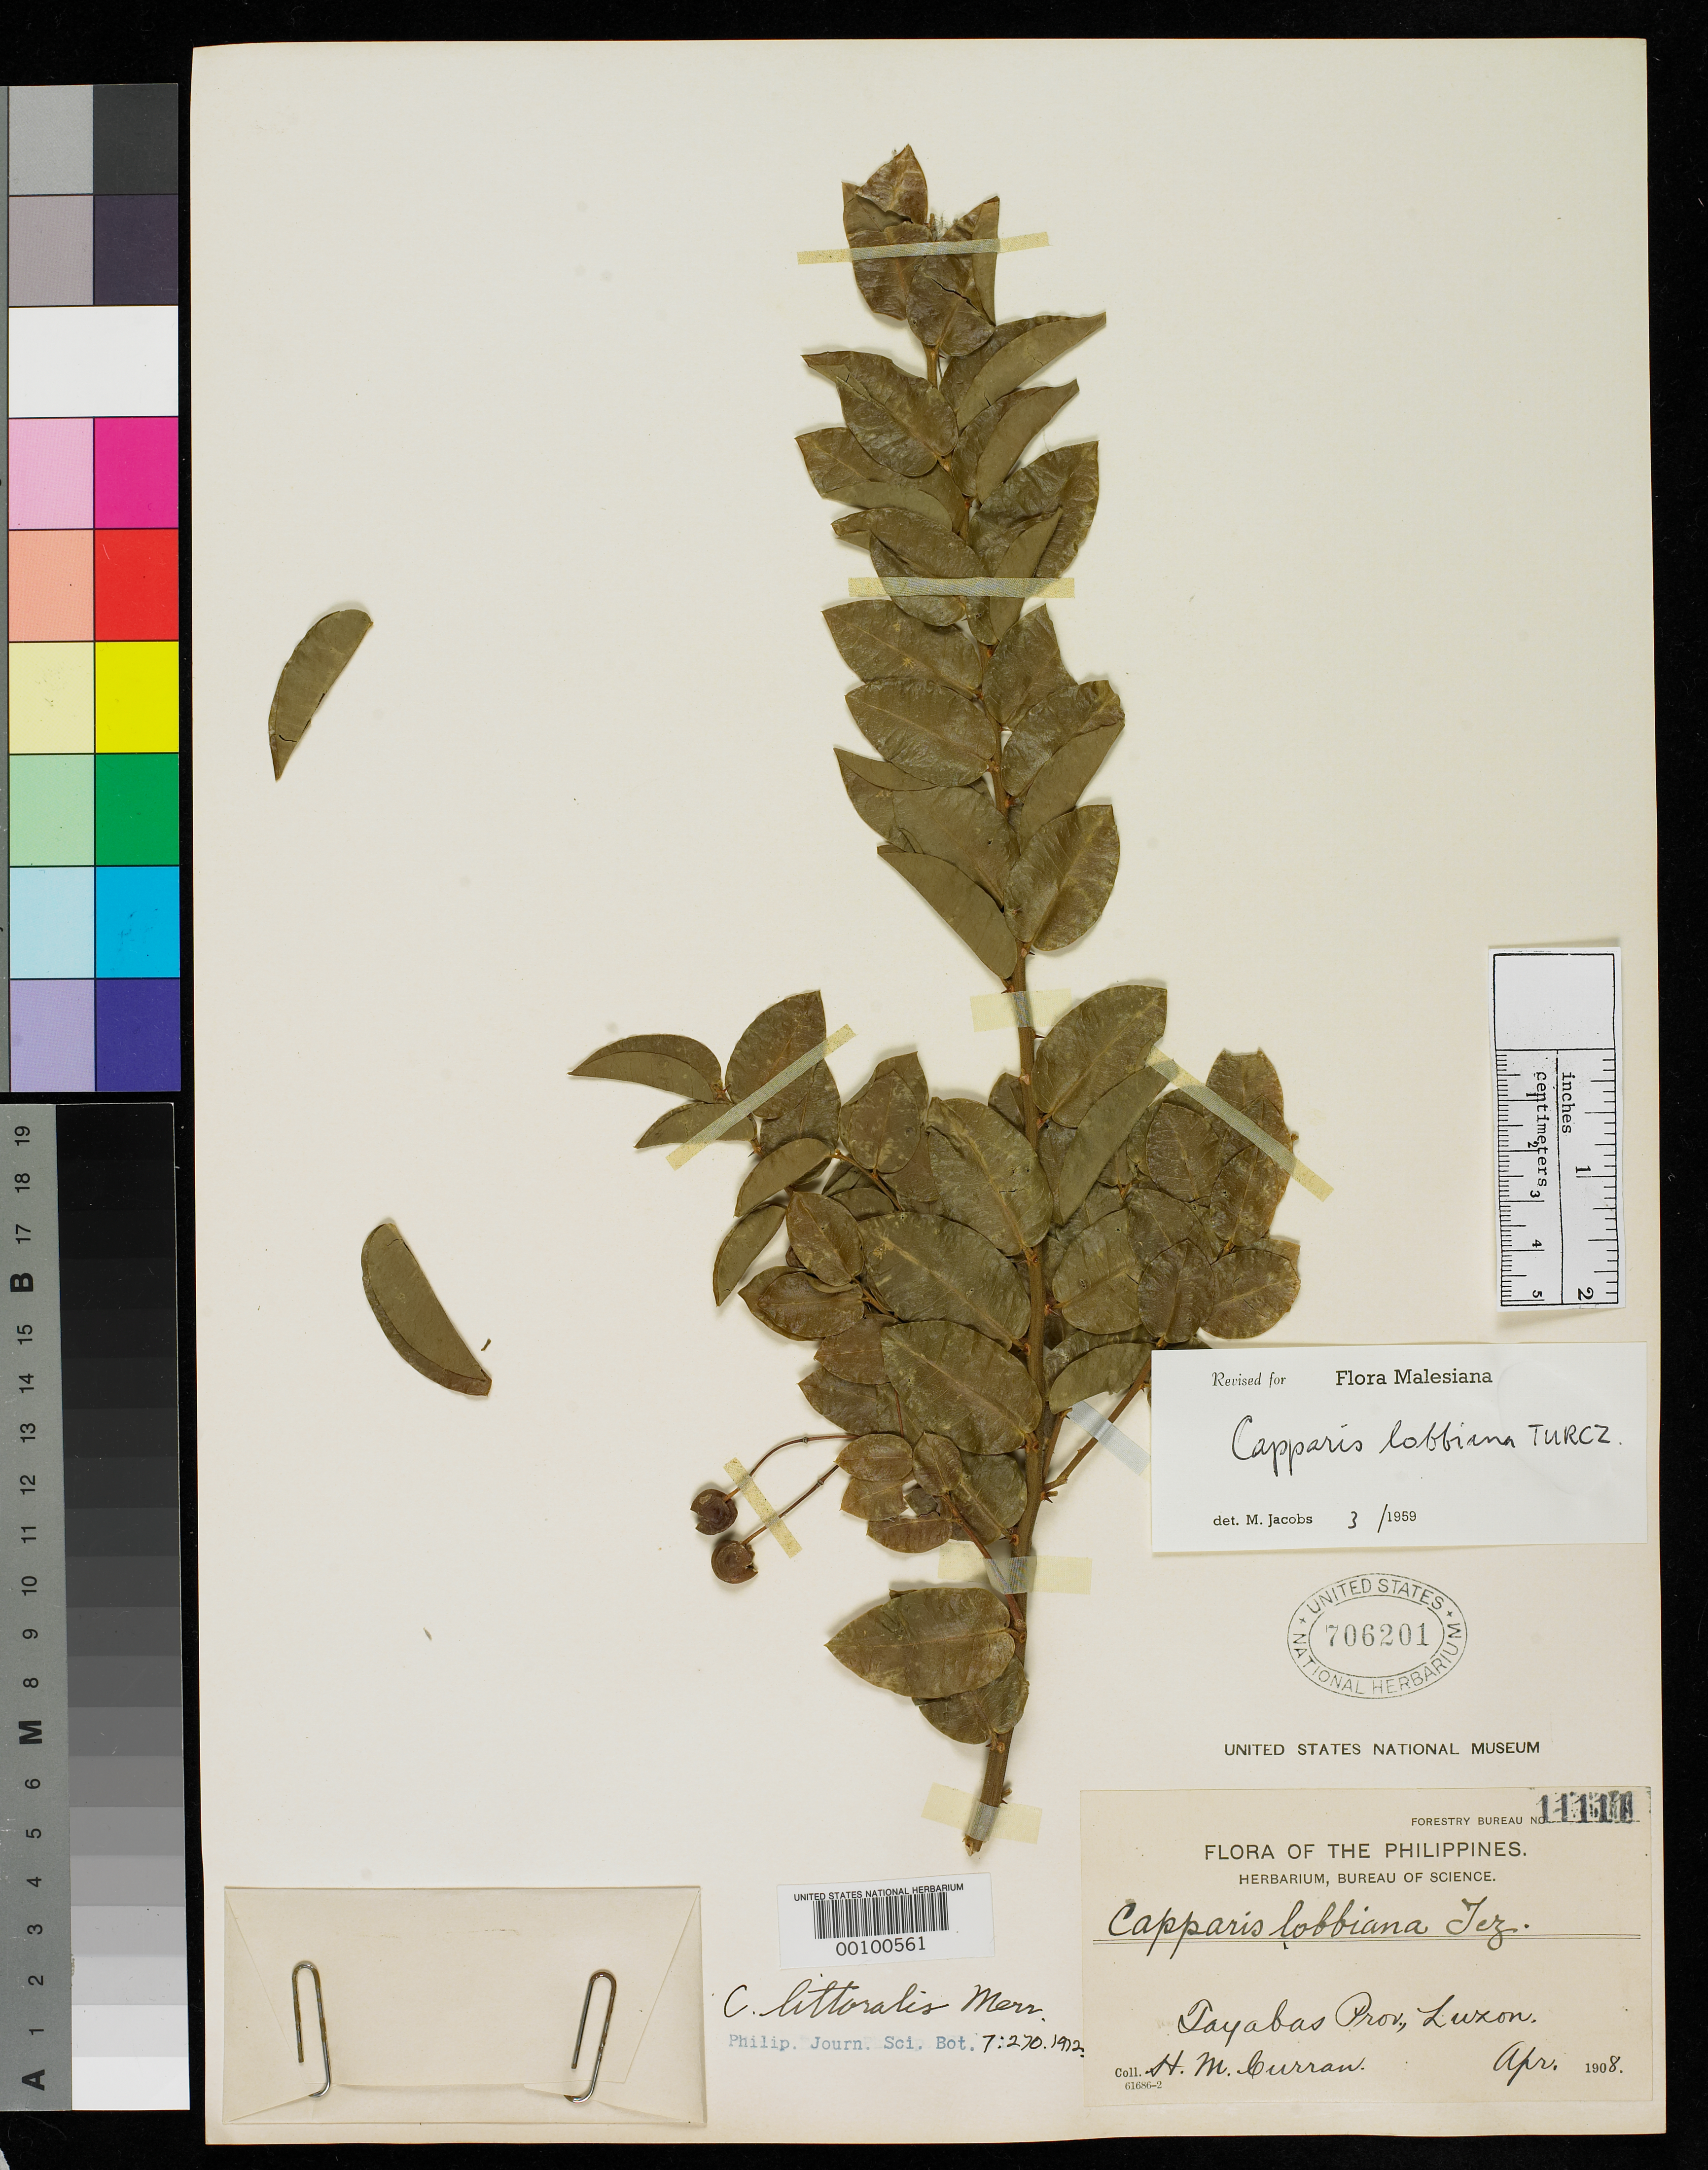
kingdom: Plantae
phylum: Tracheophyta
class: Magnoliopsida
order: Brassicales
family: Capparaceae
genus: Capparis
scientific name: Capparis littoralis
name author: Merr.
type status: Isotype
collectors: H. M. Curran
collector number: Bur. Sci. 11111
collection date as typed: Apr 1908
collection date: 1908-04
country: Philippines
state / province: Calabarzon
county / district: Quezon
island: Luzon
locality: Tayabas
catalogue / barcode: US 706201